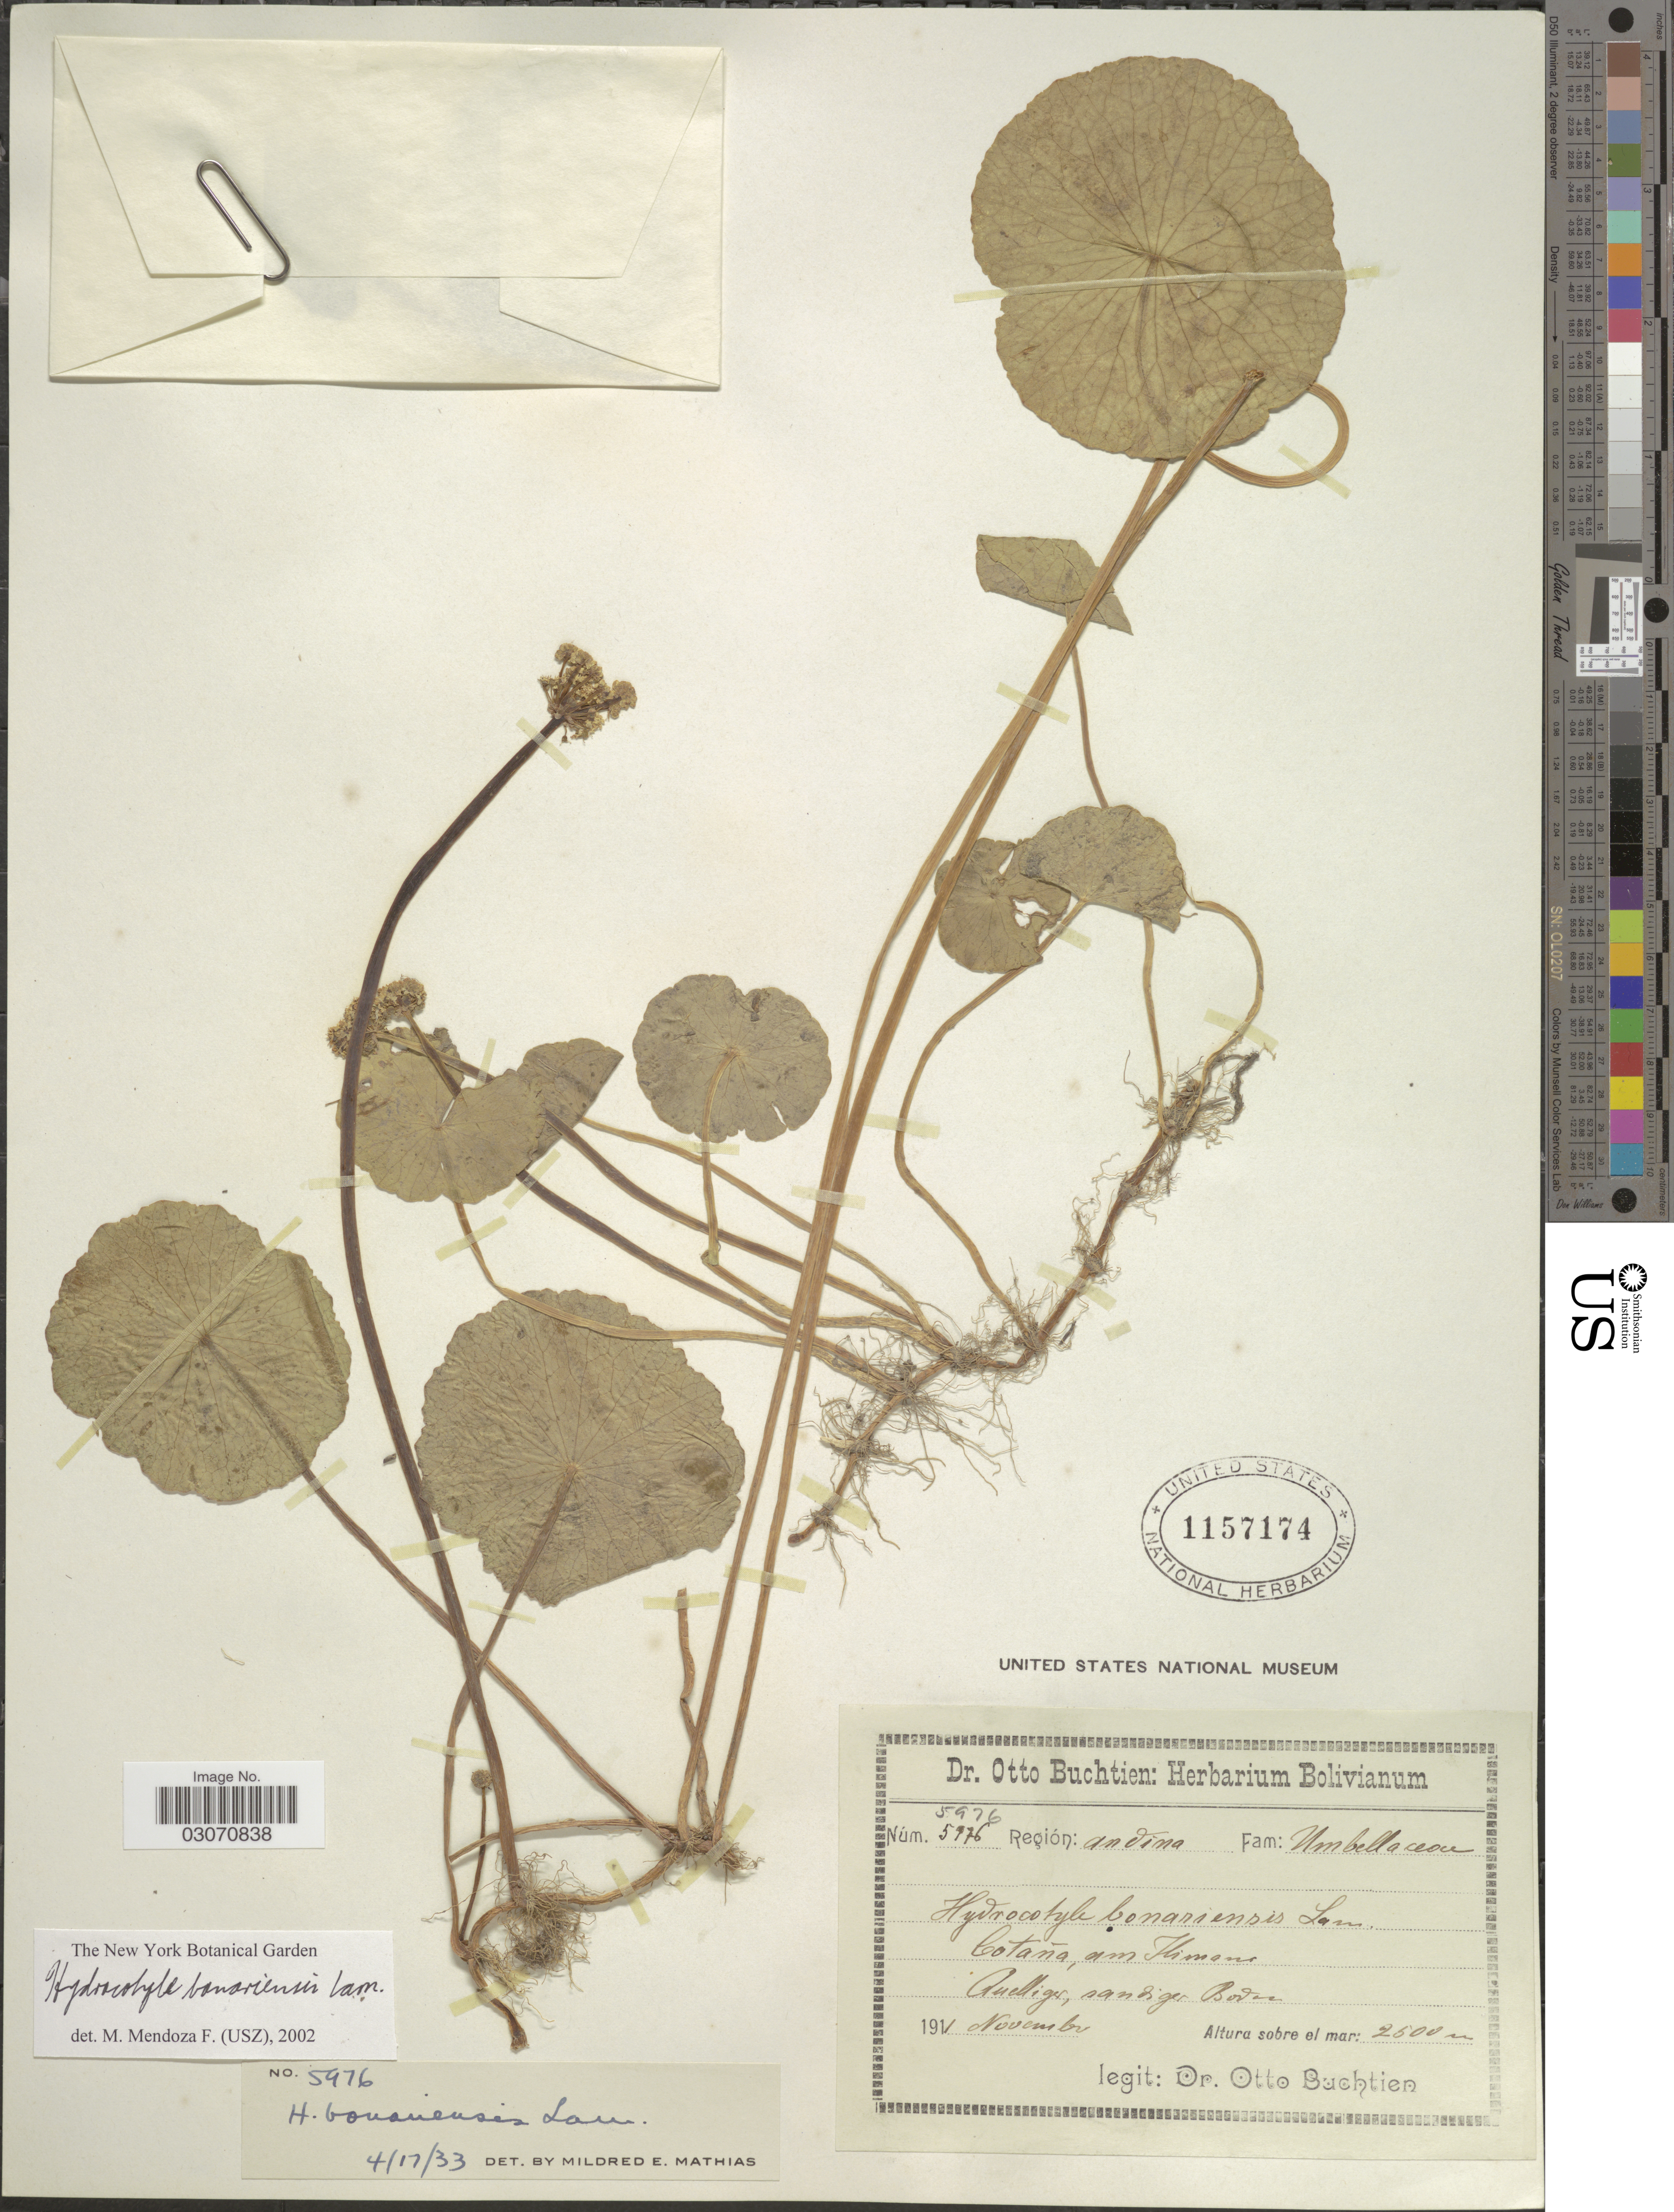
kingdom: Plantae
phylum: Tracheophyta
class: Magnoliopsida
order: Apiales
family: Araliaceae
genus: Hydrocotyle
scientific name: Hydrocotyle bonariensis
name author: Lam.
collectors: O. Buchtien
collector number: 5976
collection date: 1911-11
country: Bolivia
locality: Región: andina. Cotaña, am Flimans Auelliger, sandiger Boden.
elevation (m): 2500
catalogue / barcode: US 1157174